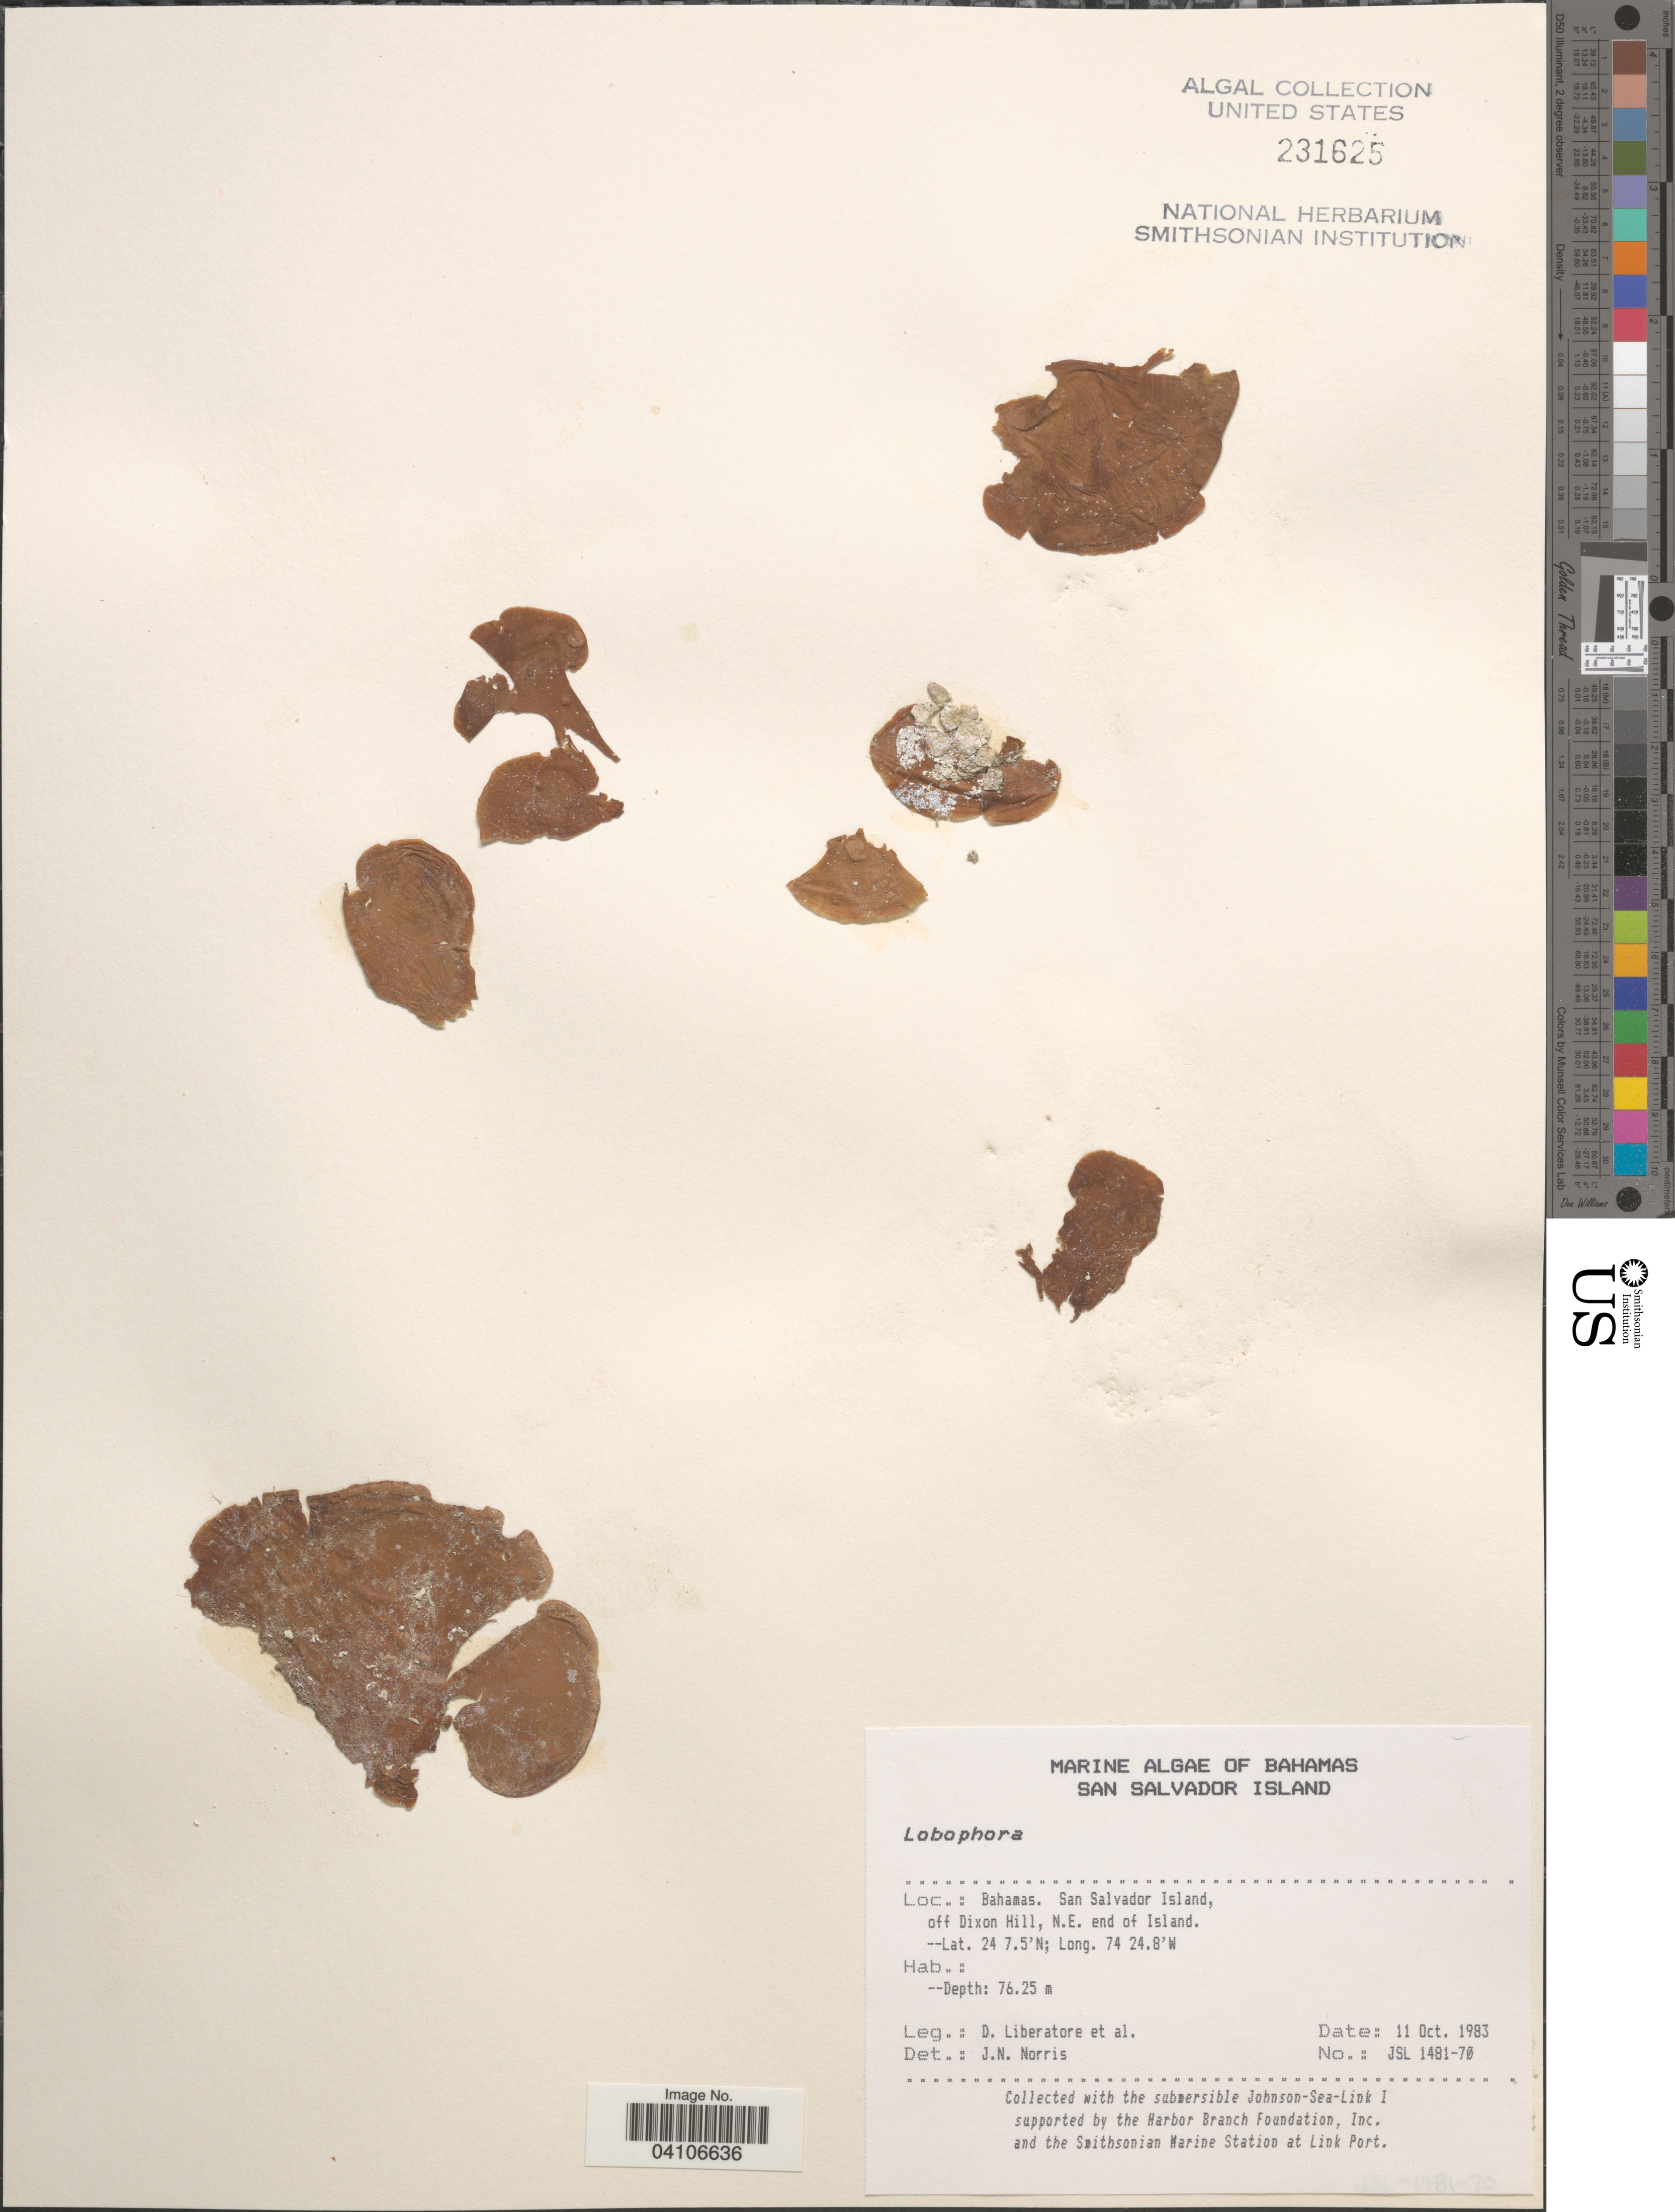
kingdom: Chromista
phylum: Ochrophyta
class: Phaeophyceae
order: Dictyotales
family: Dictyotaceae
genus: Lobophora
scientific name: Lobophora sp.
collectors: D. Liberatore & et al.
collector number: JSL 1481-70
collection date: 1983-10-11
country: Bahamas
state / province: San Salvador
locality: San Salvador Island, off Dixon Hill, N.E. end of Island.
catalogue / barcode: US 231625